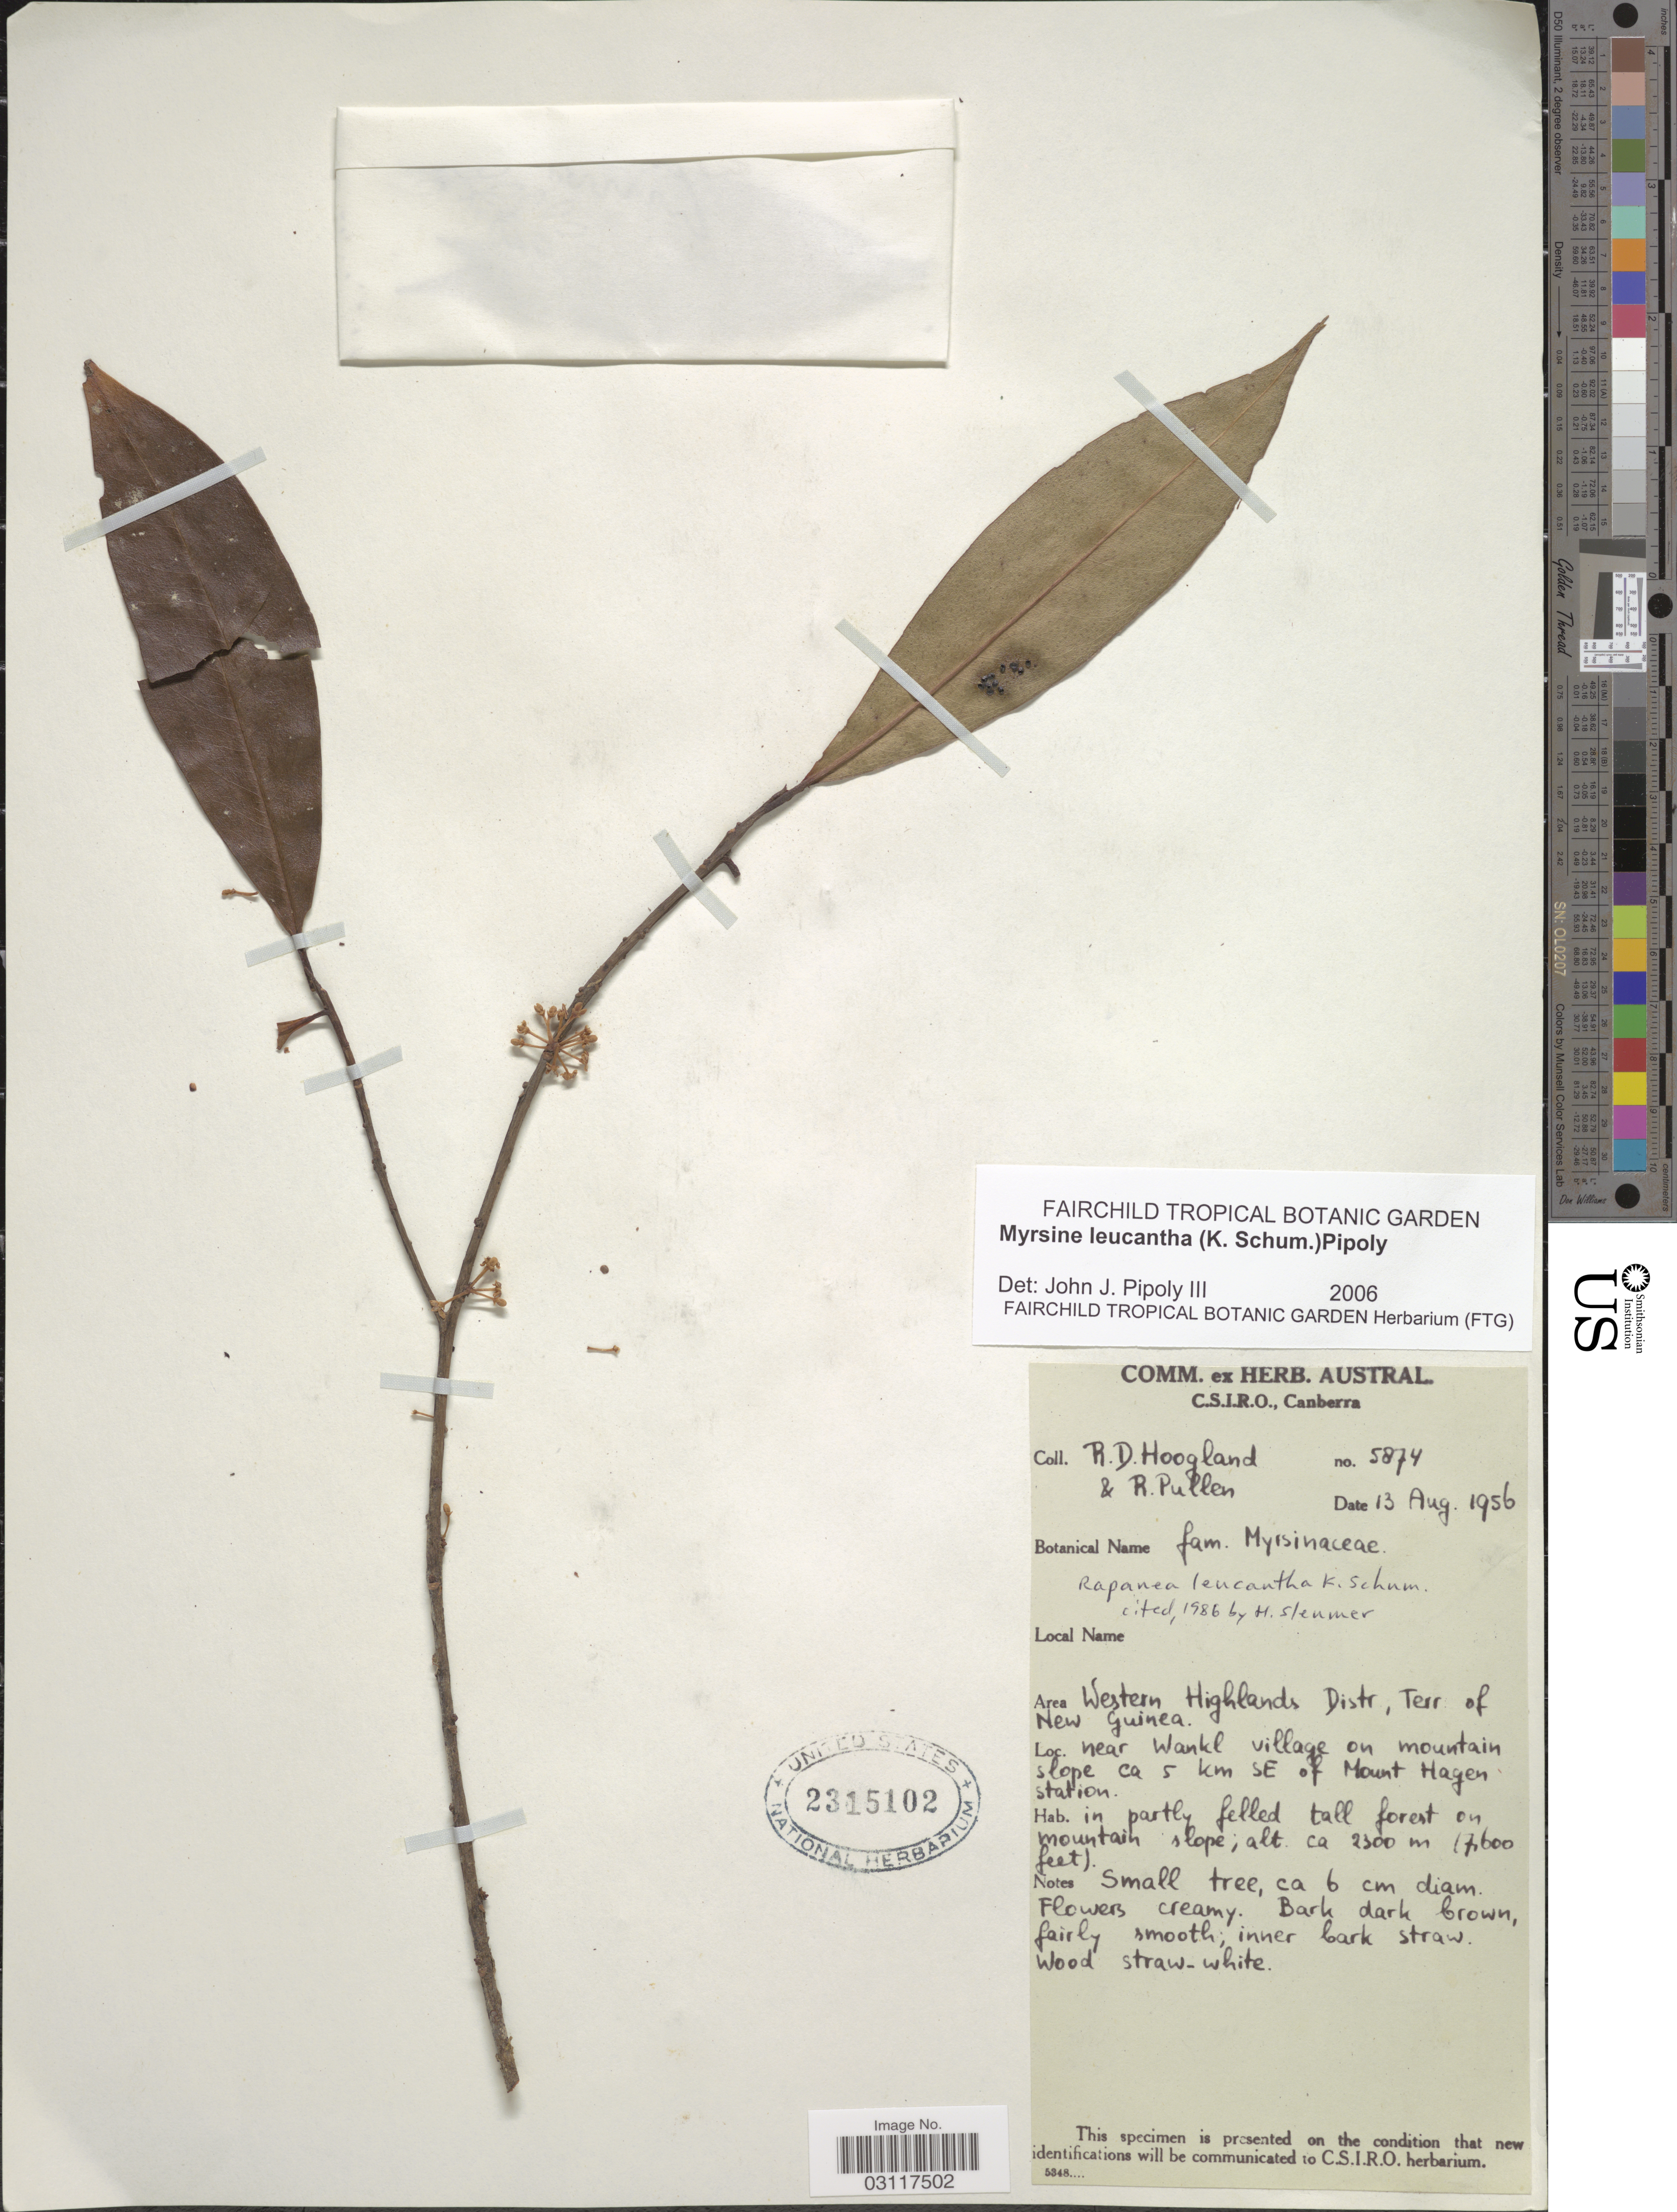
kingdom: Plantae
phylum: Tracheophyta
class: Magnoliopsida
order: Ericales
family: Primulaceae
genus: Myrsine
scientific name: Myrsine leucantha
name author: (K. Schum.) Pipoly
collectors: R. D. Hoogland & R. Pullen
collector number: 5874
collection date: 1956-08-13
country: Papua New Guinea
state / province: Western Highlands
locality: Area Western Highlands Distr., Terr. of New Guinea, near Wankl village on mountain slope ca 5 km SE of Mount Hagen Station.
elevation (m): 2300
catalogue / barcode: US 2315102